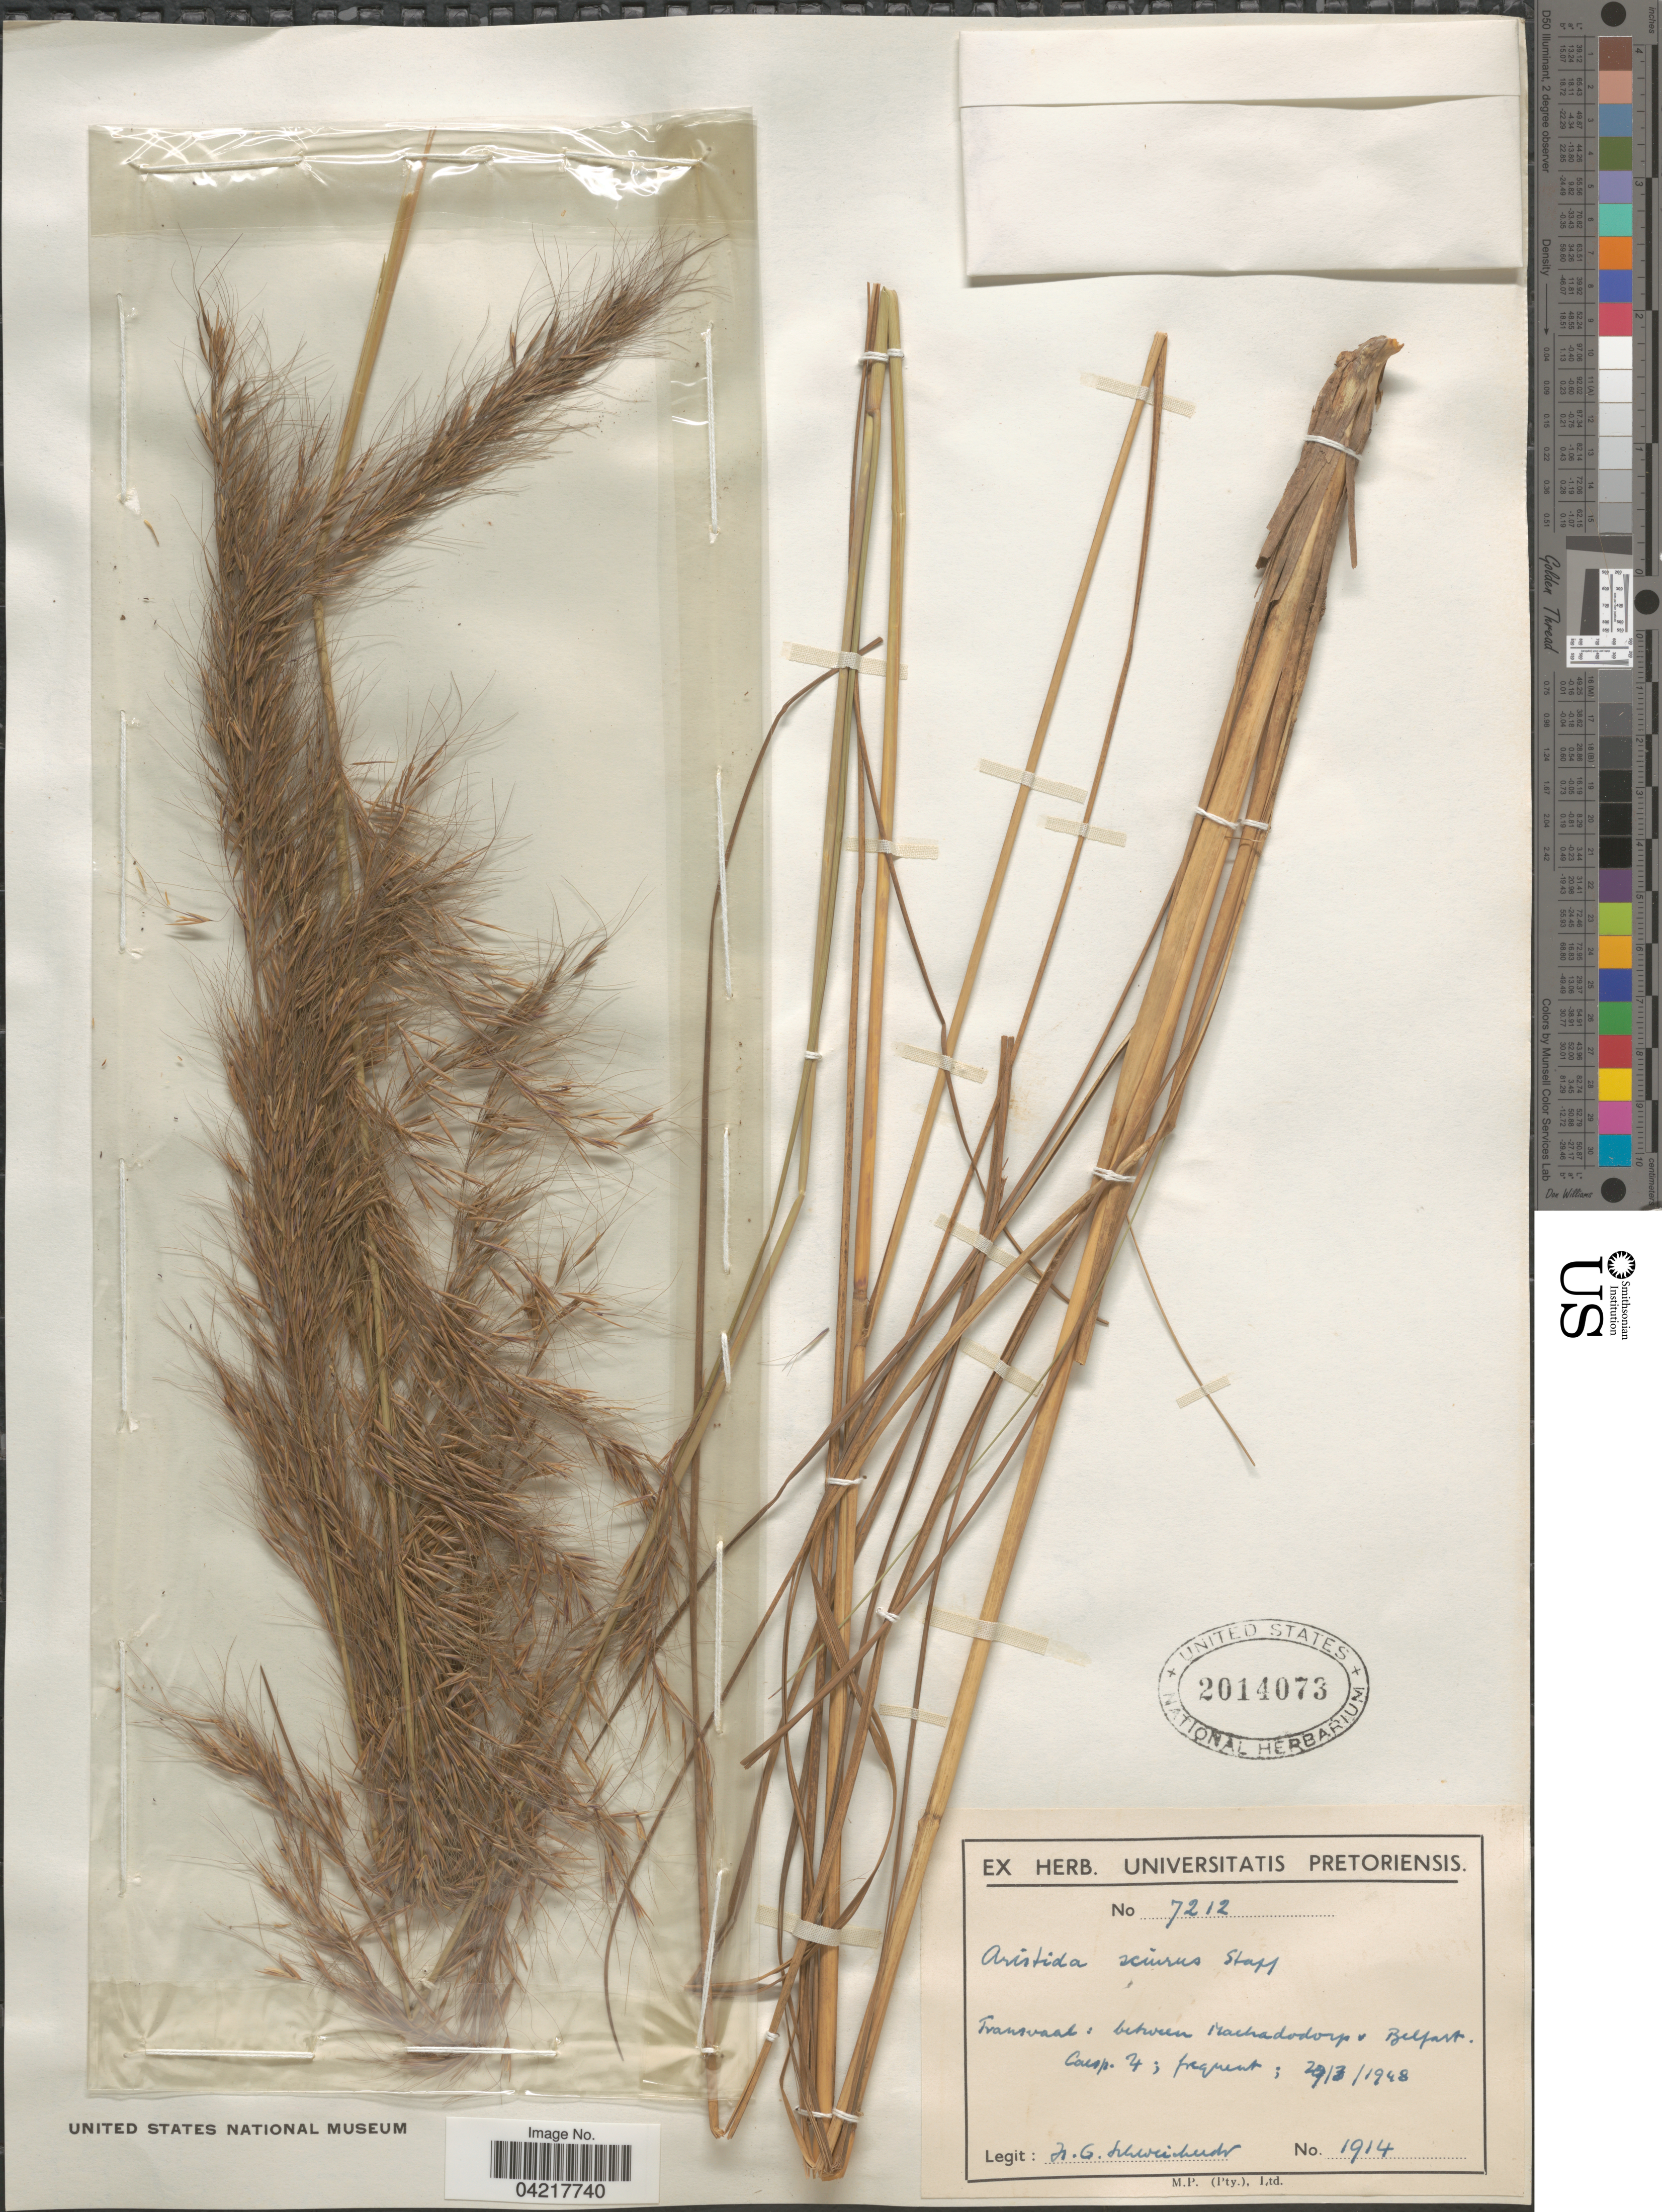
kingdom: Plantae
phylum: Tracheophyta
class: Liliopsida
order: Poales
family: Poaceae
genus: Aristida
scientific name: Aristida sciurus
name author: Stapf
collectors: H. Schweickerdt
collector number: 1914/7212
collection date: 1948-03-29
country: South Africa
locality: Transvaal: between Machadodorp v Belpart.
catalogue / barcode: US 2014073